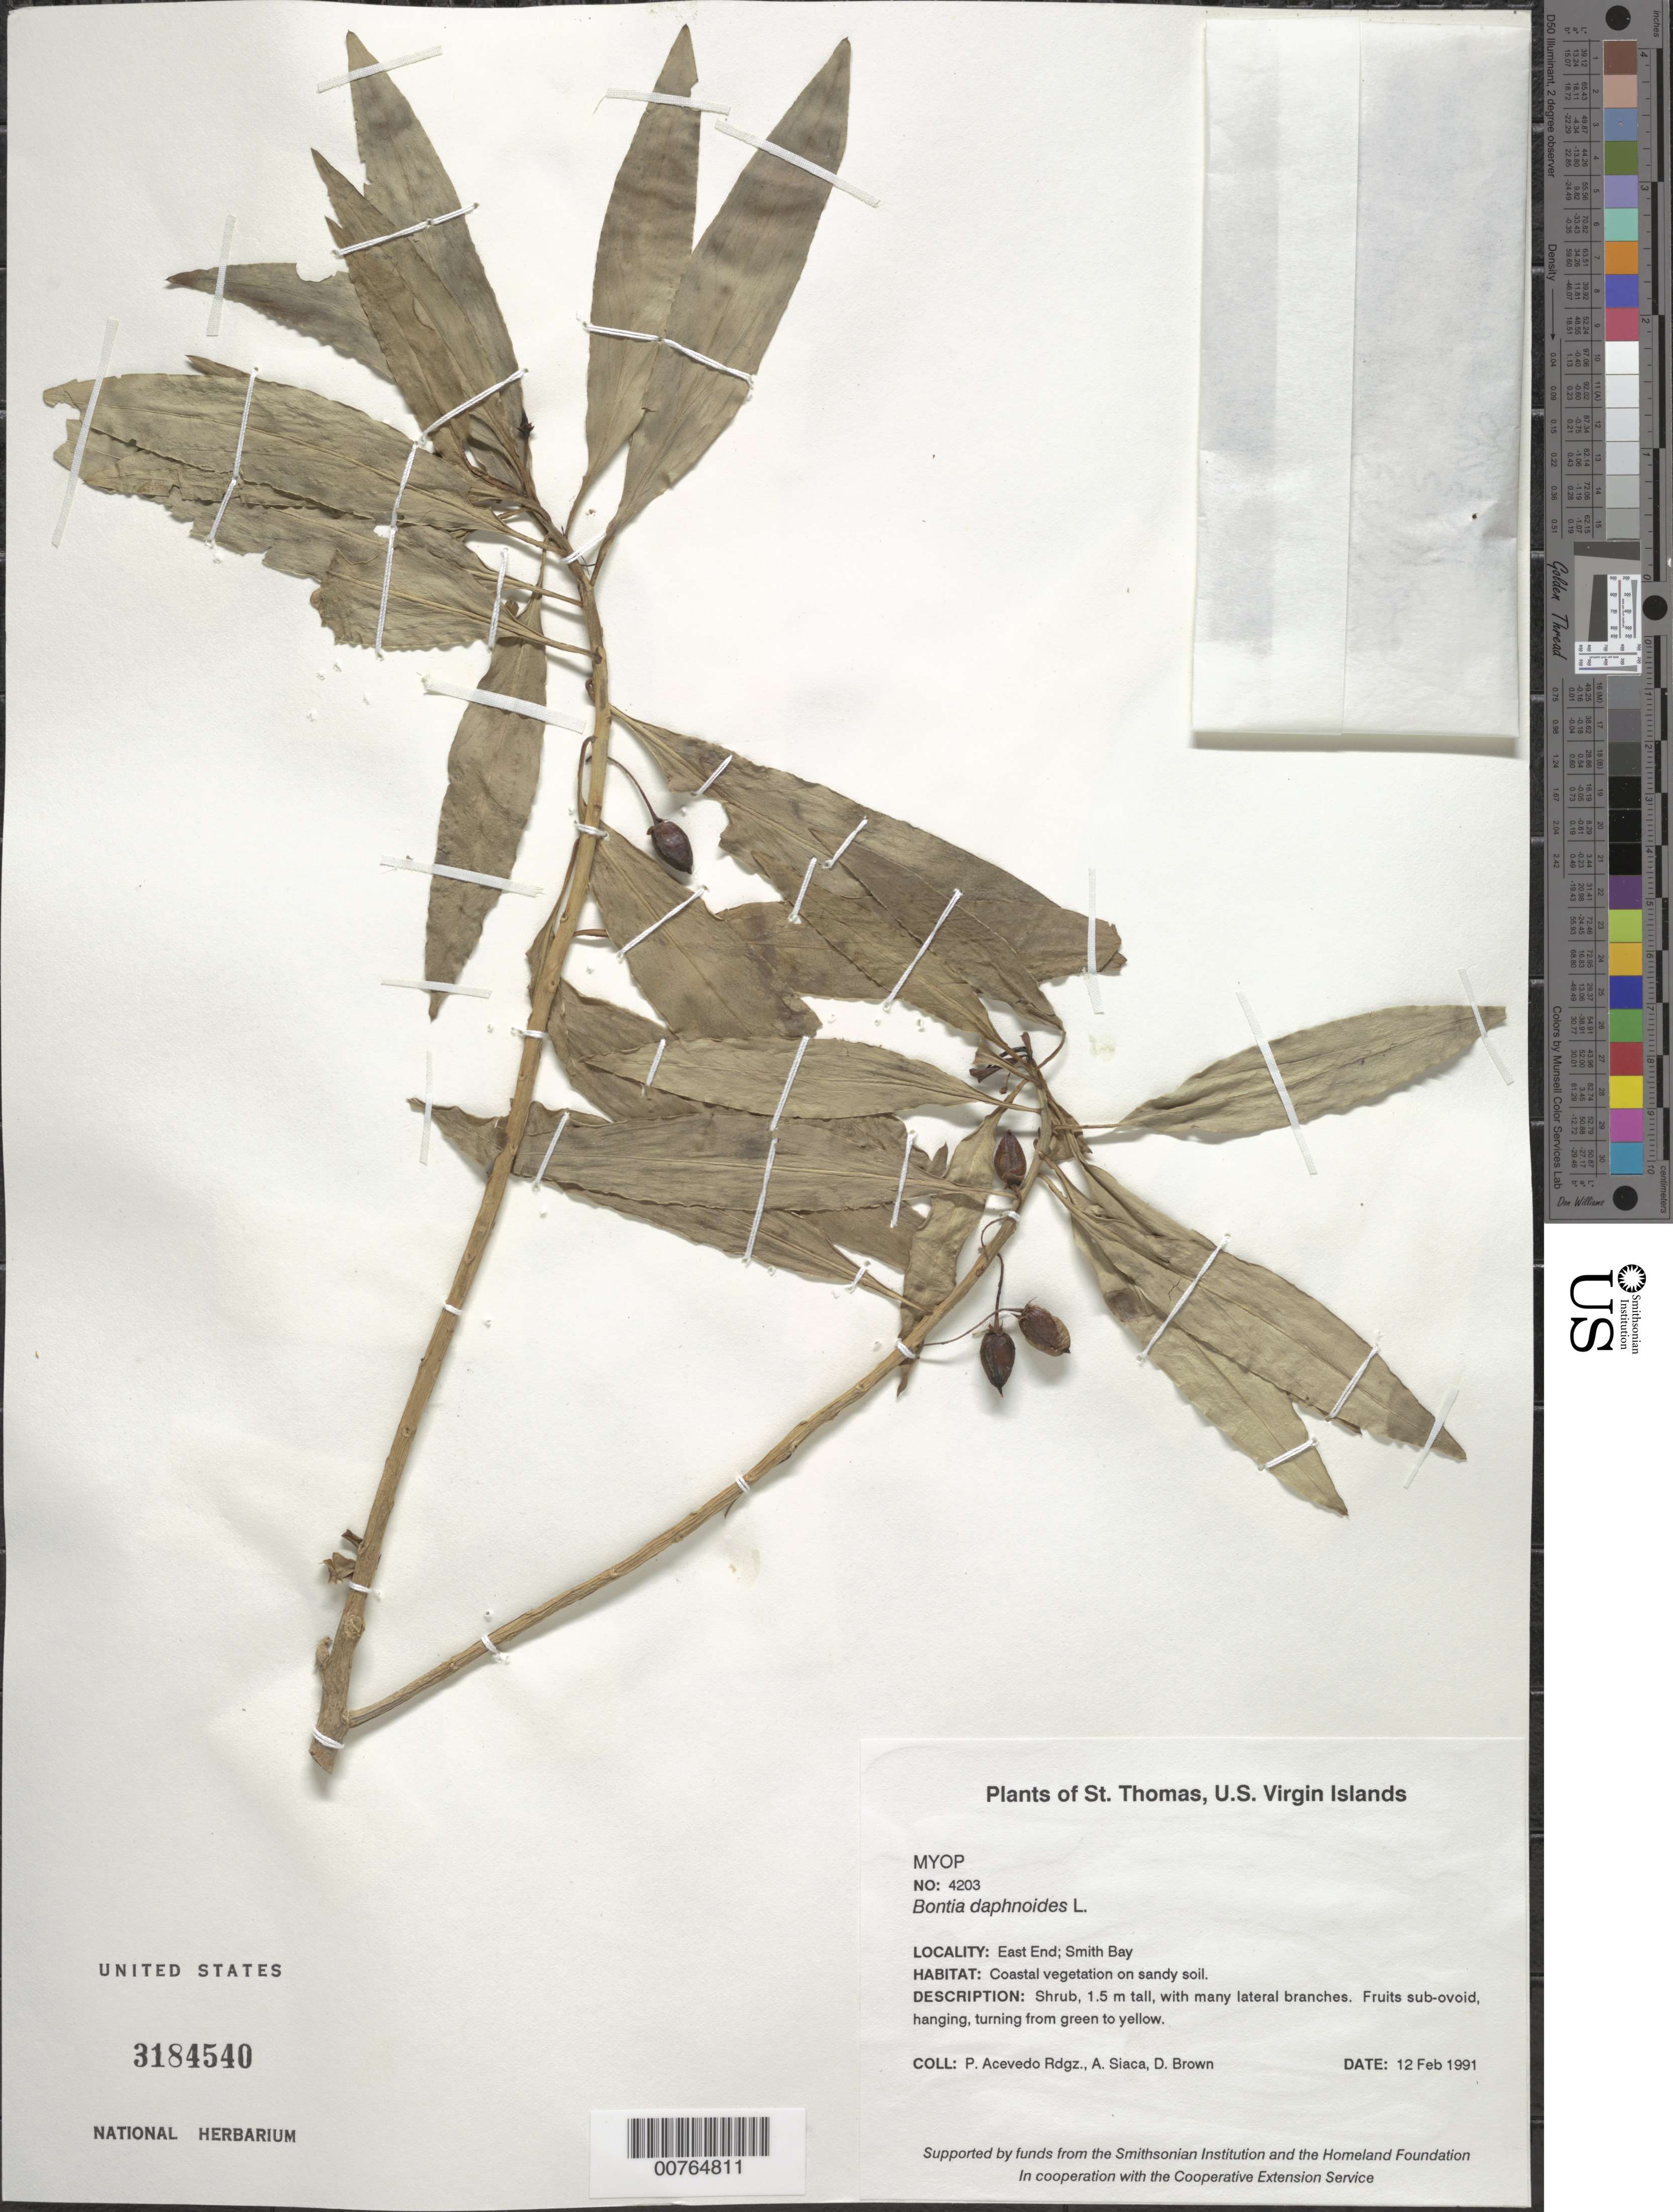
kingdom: Plantae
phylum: Tracheophyta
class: Magnoliopsida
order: Lamiales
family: Scrophulariaceae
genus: Bontia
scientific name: Bontia daphnoides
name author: L.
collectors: P. Acevedo-Rodr., A. Siaca & D. Brown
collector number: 4203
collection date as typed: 12 Feb 1991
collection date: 1991-02-12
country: U.S. Virgin Islands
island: St. Thomas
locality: East End; Smith Bay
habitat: Coastal vegetation on sandy soil.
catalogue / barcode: US 3184540